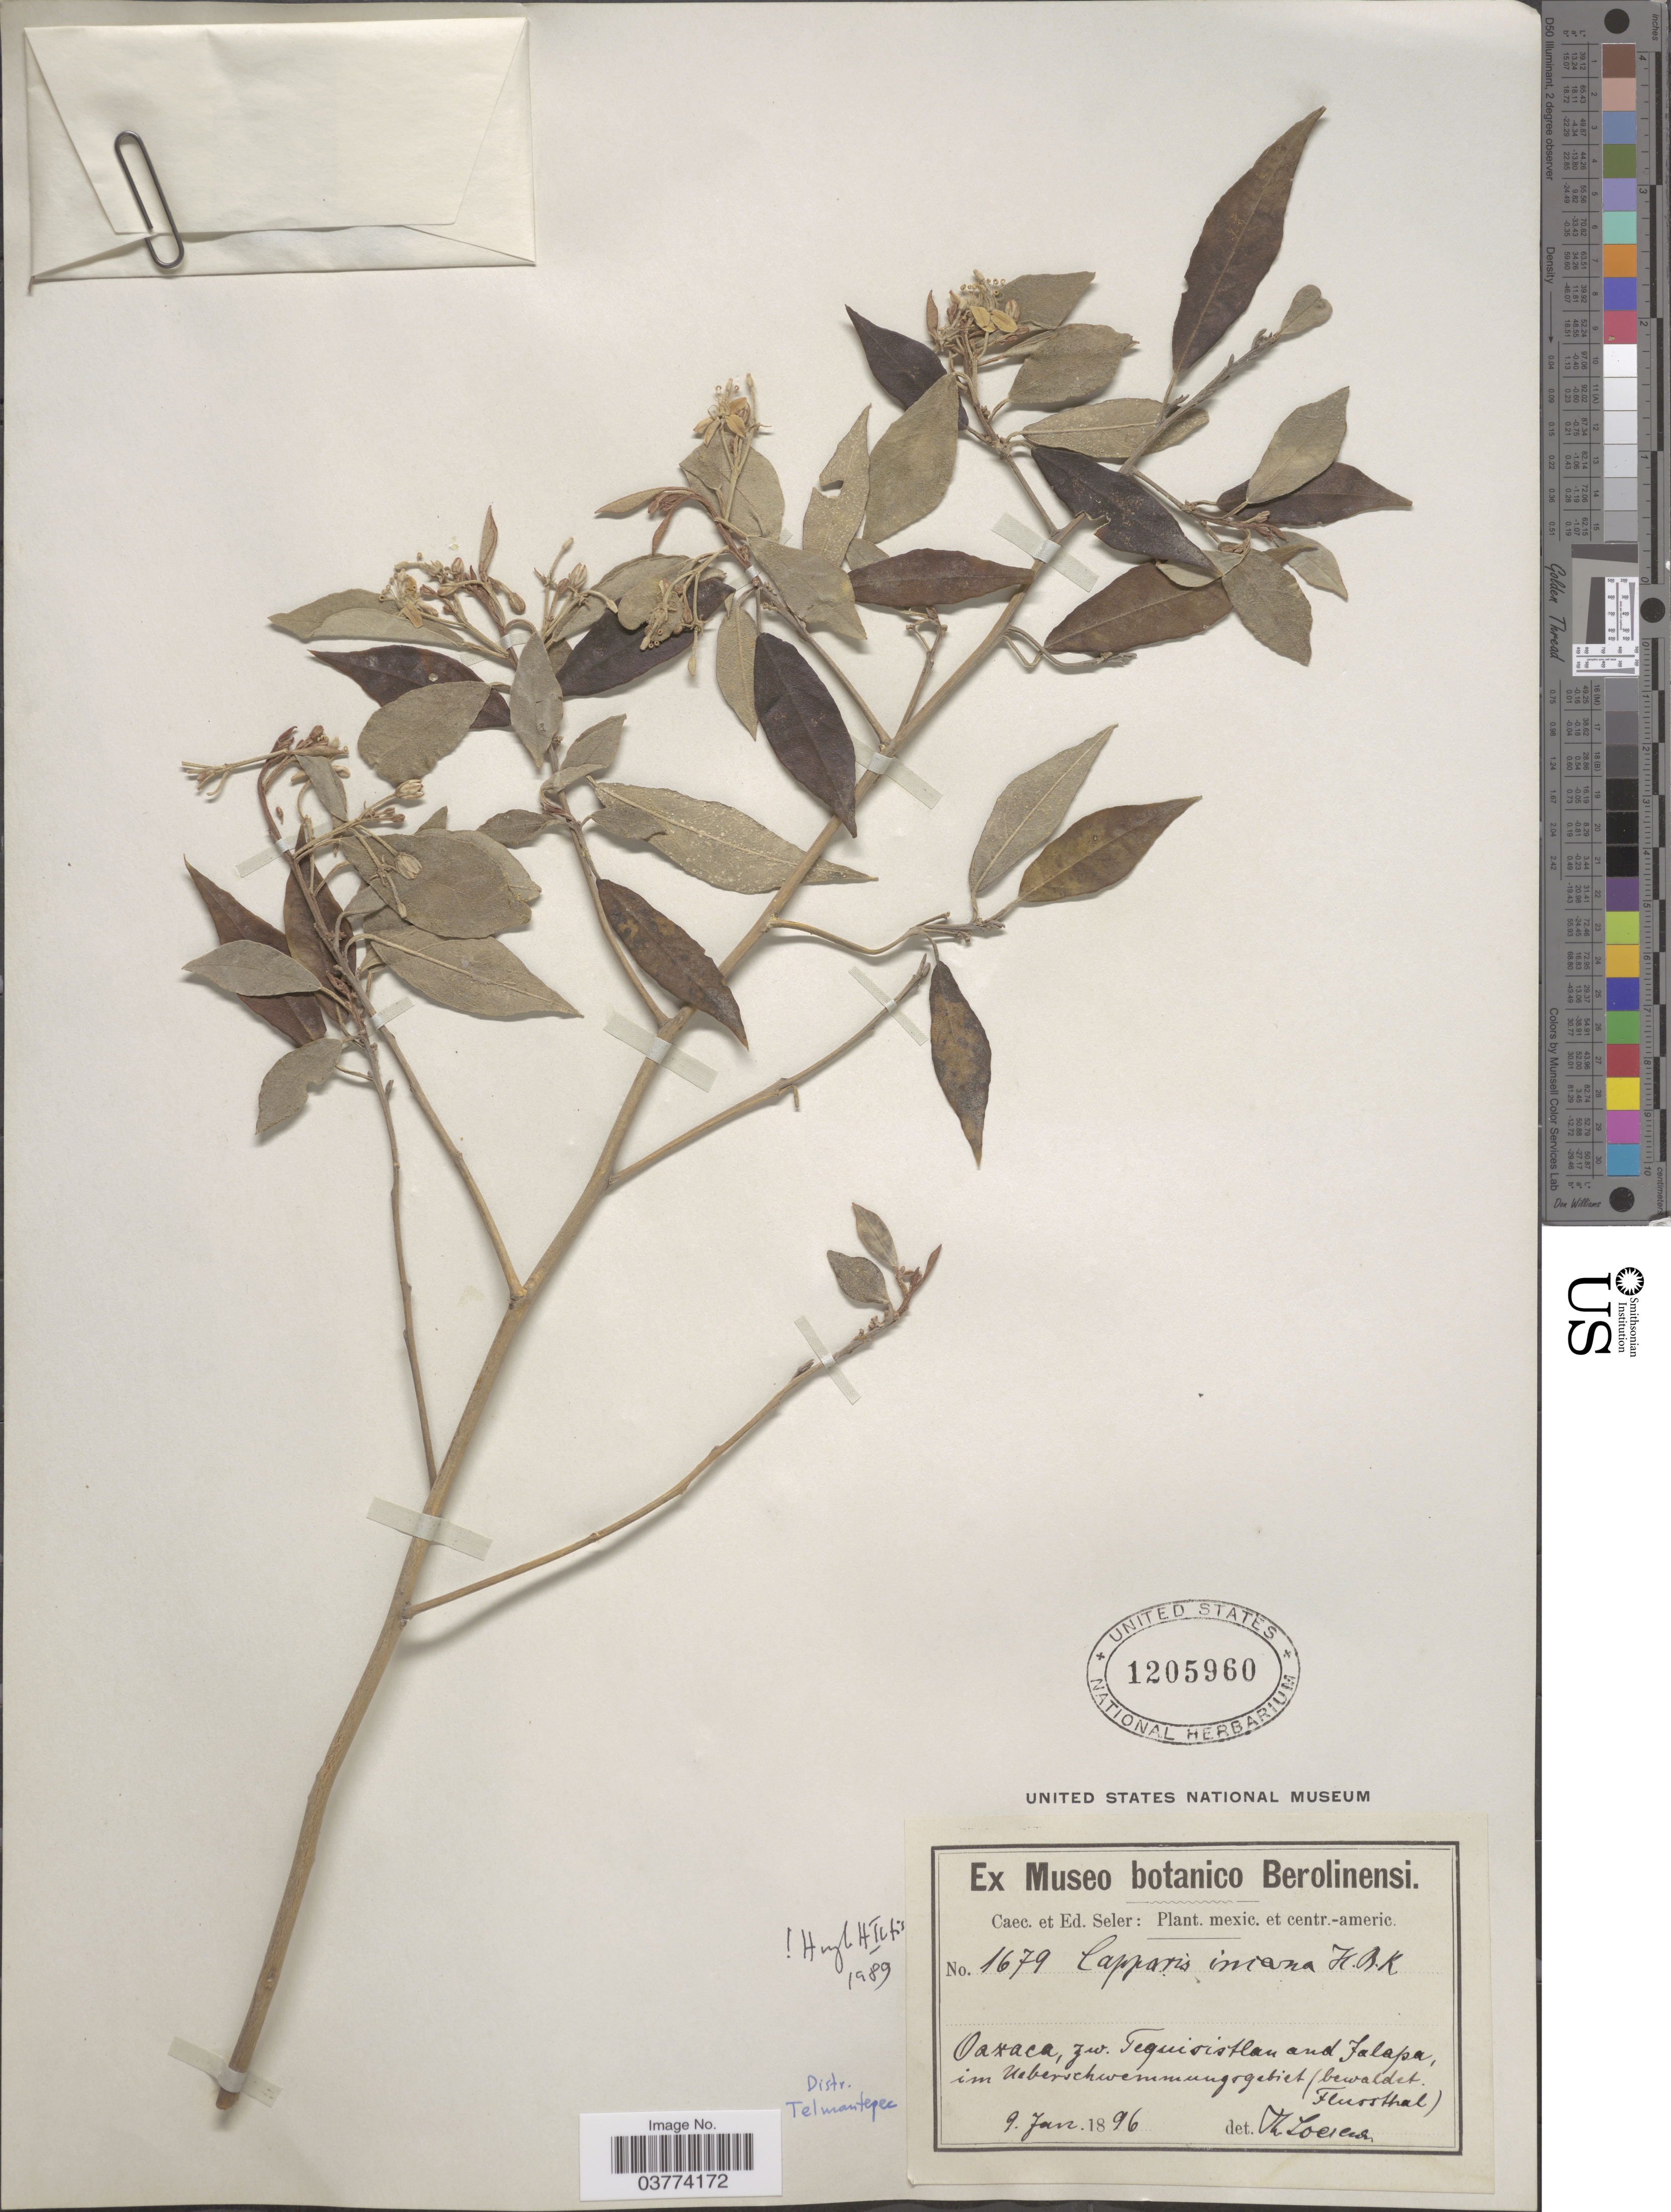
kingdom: Plantae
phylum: Tracheophyta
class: Magnoliopsida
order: Brassicales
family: Capparaceae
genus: Quadrella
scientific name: Quadrella incana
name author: (Kunth) Iltis & Cornejo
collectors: C. Seler & E. G. Seler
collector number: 1679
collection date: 1896-01-09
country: Mexico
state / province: Oaxaca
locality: Mexic. et centr.-americ. Distr. Telmantepec. Zw. Tequisisflan and Jalapa, im Ueberschwemmungsgebiet (bewaldet. Flussthal).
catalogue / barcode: US 1205960